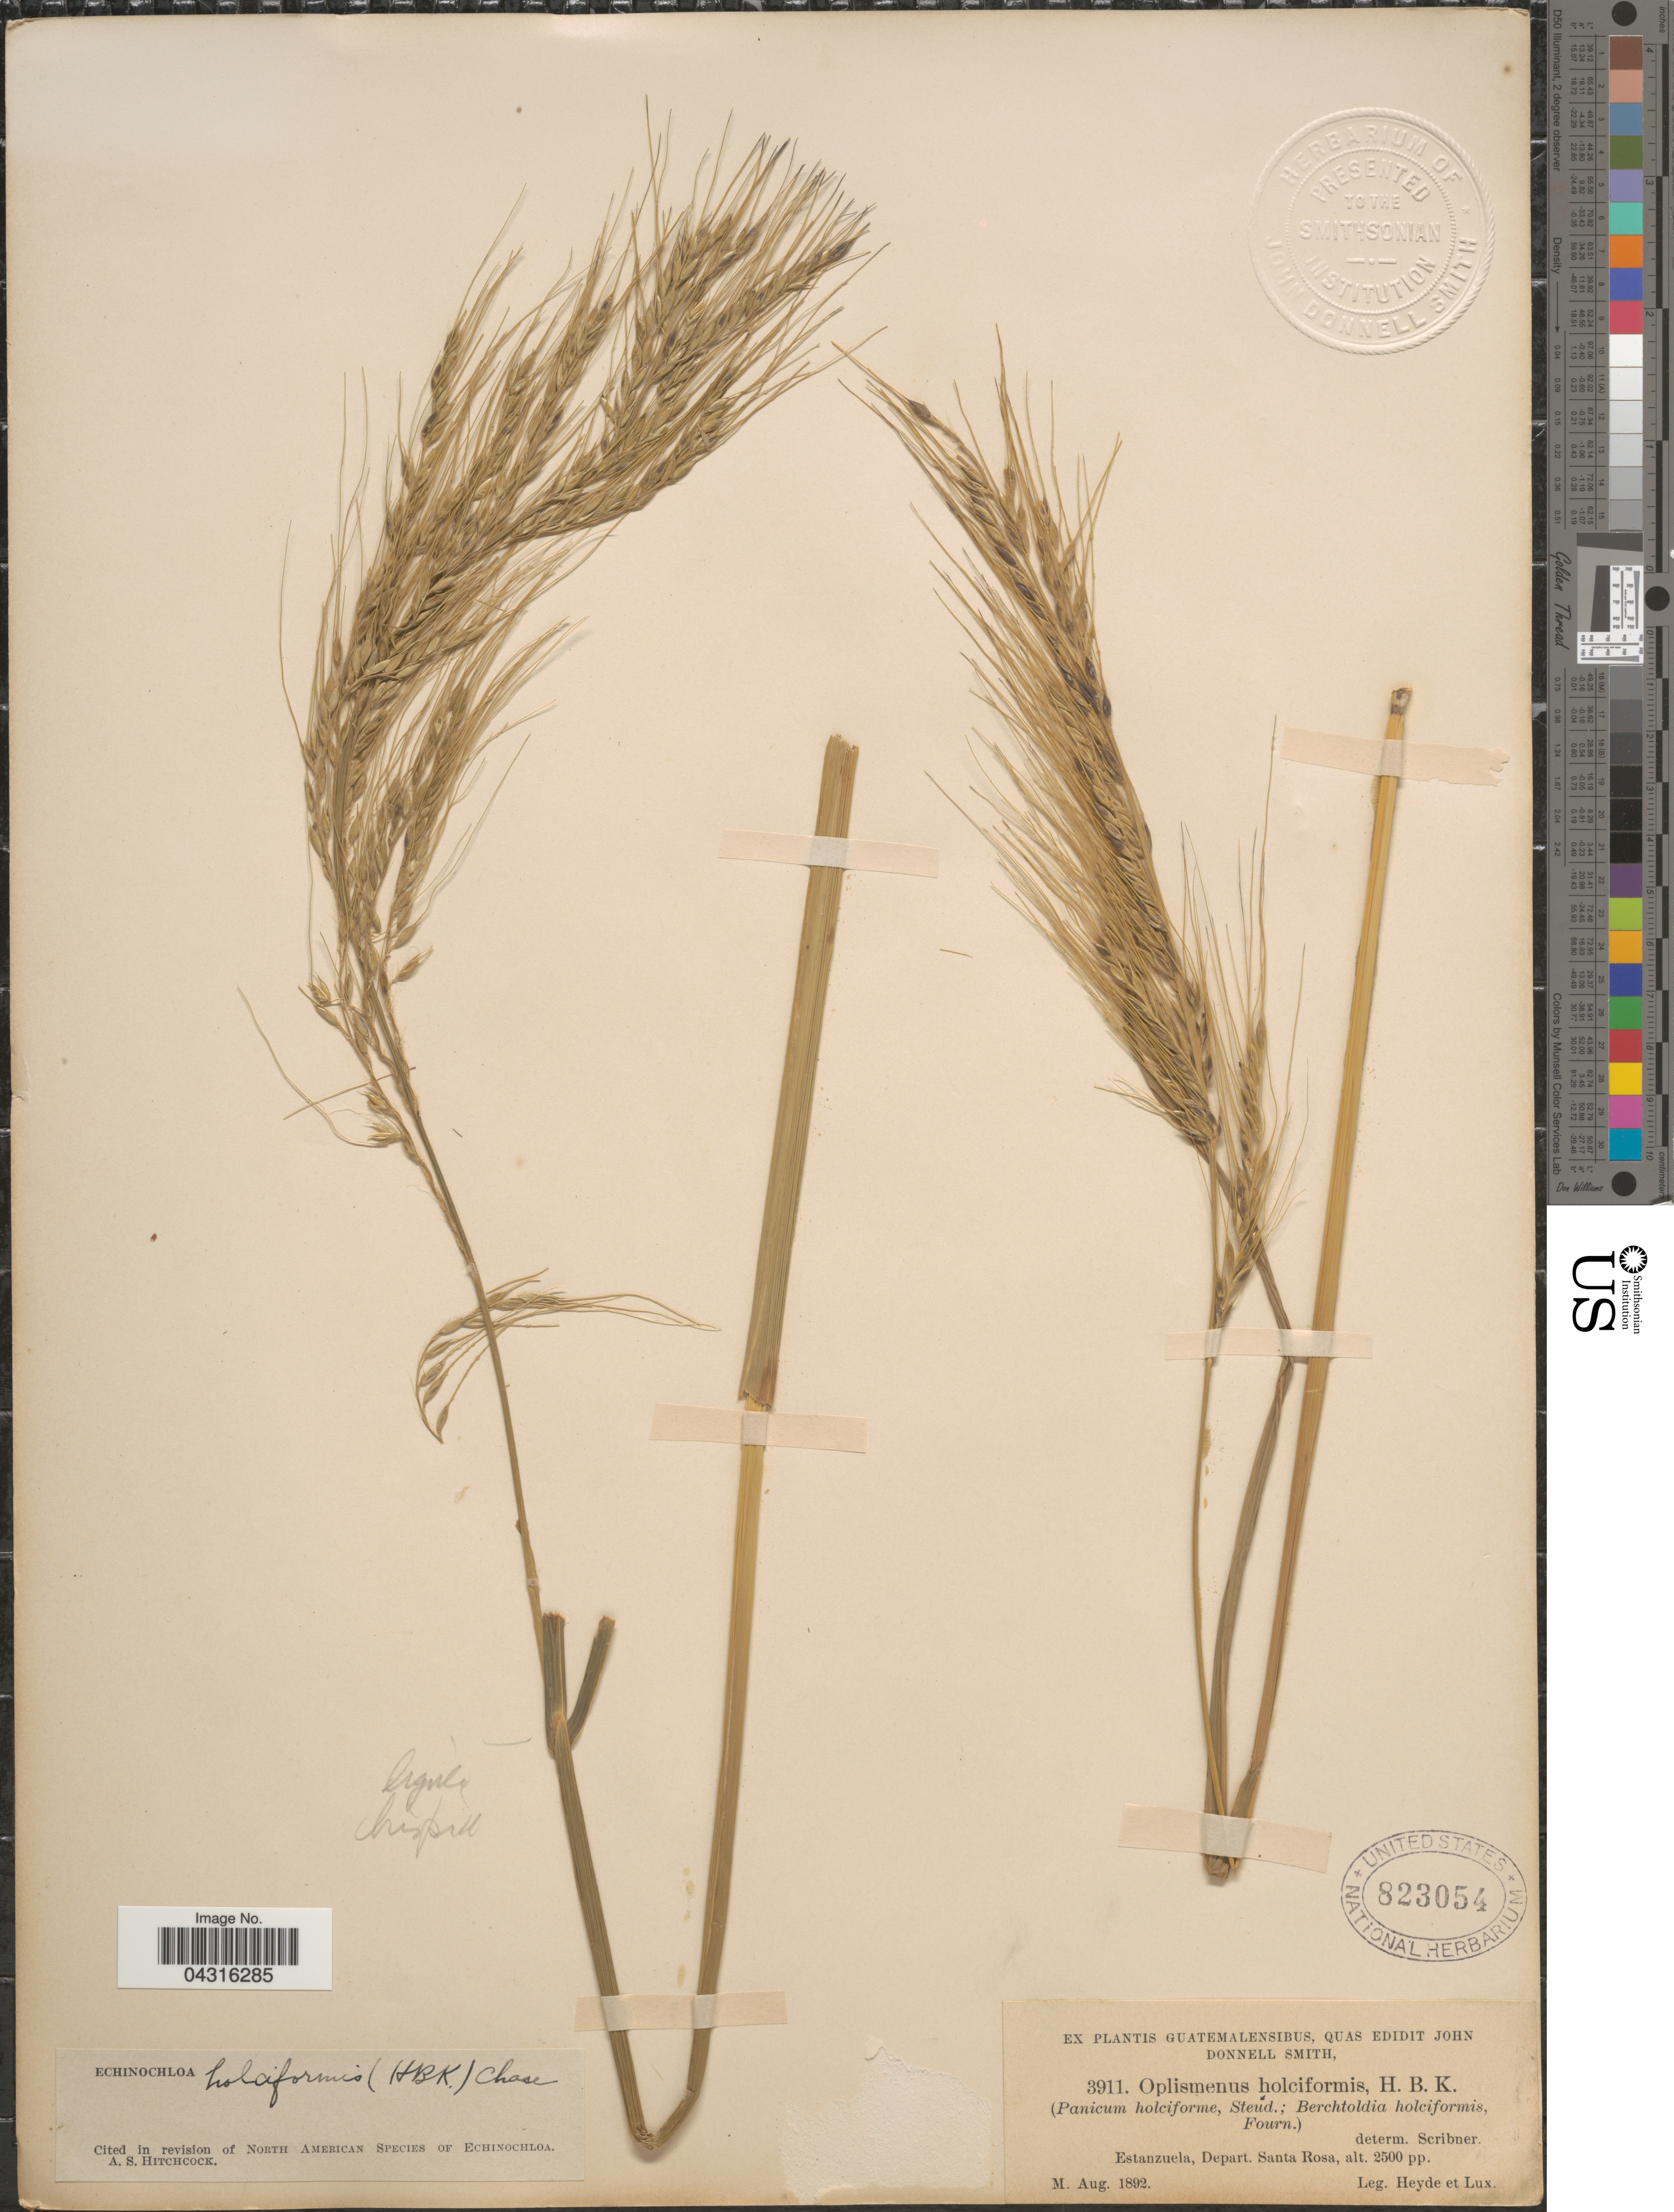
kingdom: Plantae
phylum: Tracheophyta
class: Liliopsida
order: Poales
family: Poaceae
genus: Echinochloa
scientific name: Echinochloa holciformis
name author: (Kunth) Chase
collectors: Heyde & Lux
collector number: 3911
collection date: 1892-08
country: Guatemala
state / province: Santa Rosa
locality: Estanzuela, Depart. Santa Rosa.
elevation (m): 762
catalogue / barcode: US 823054